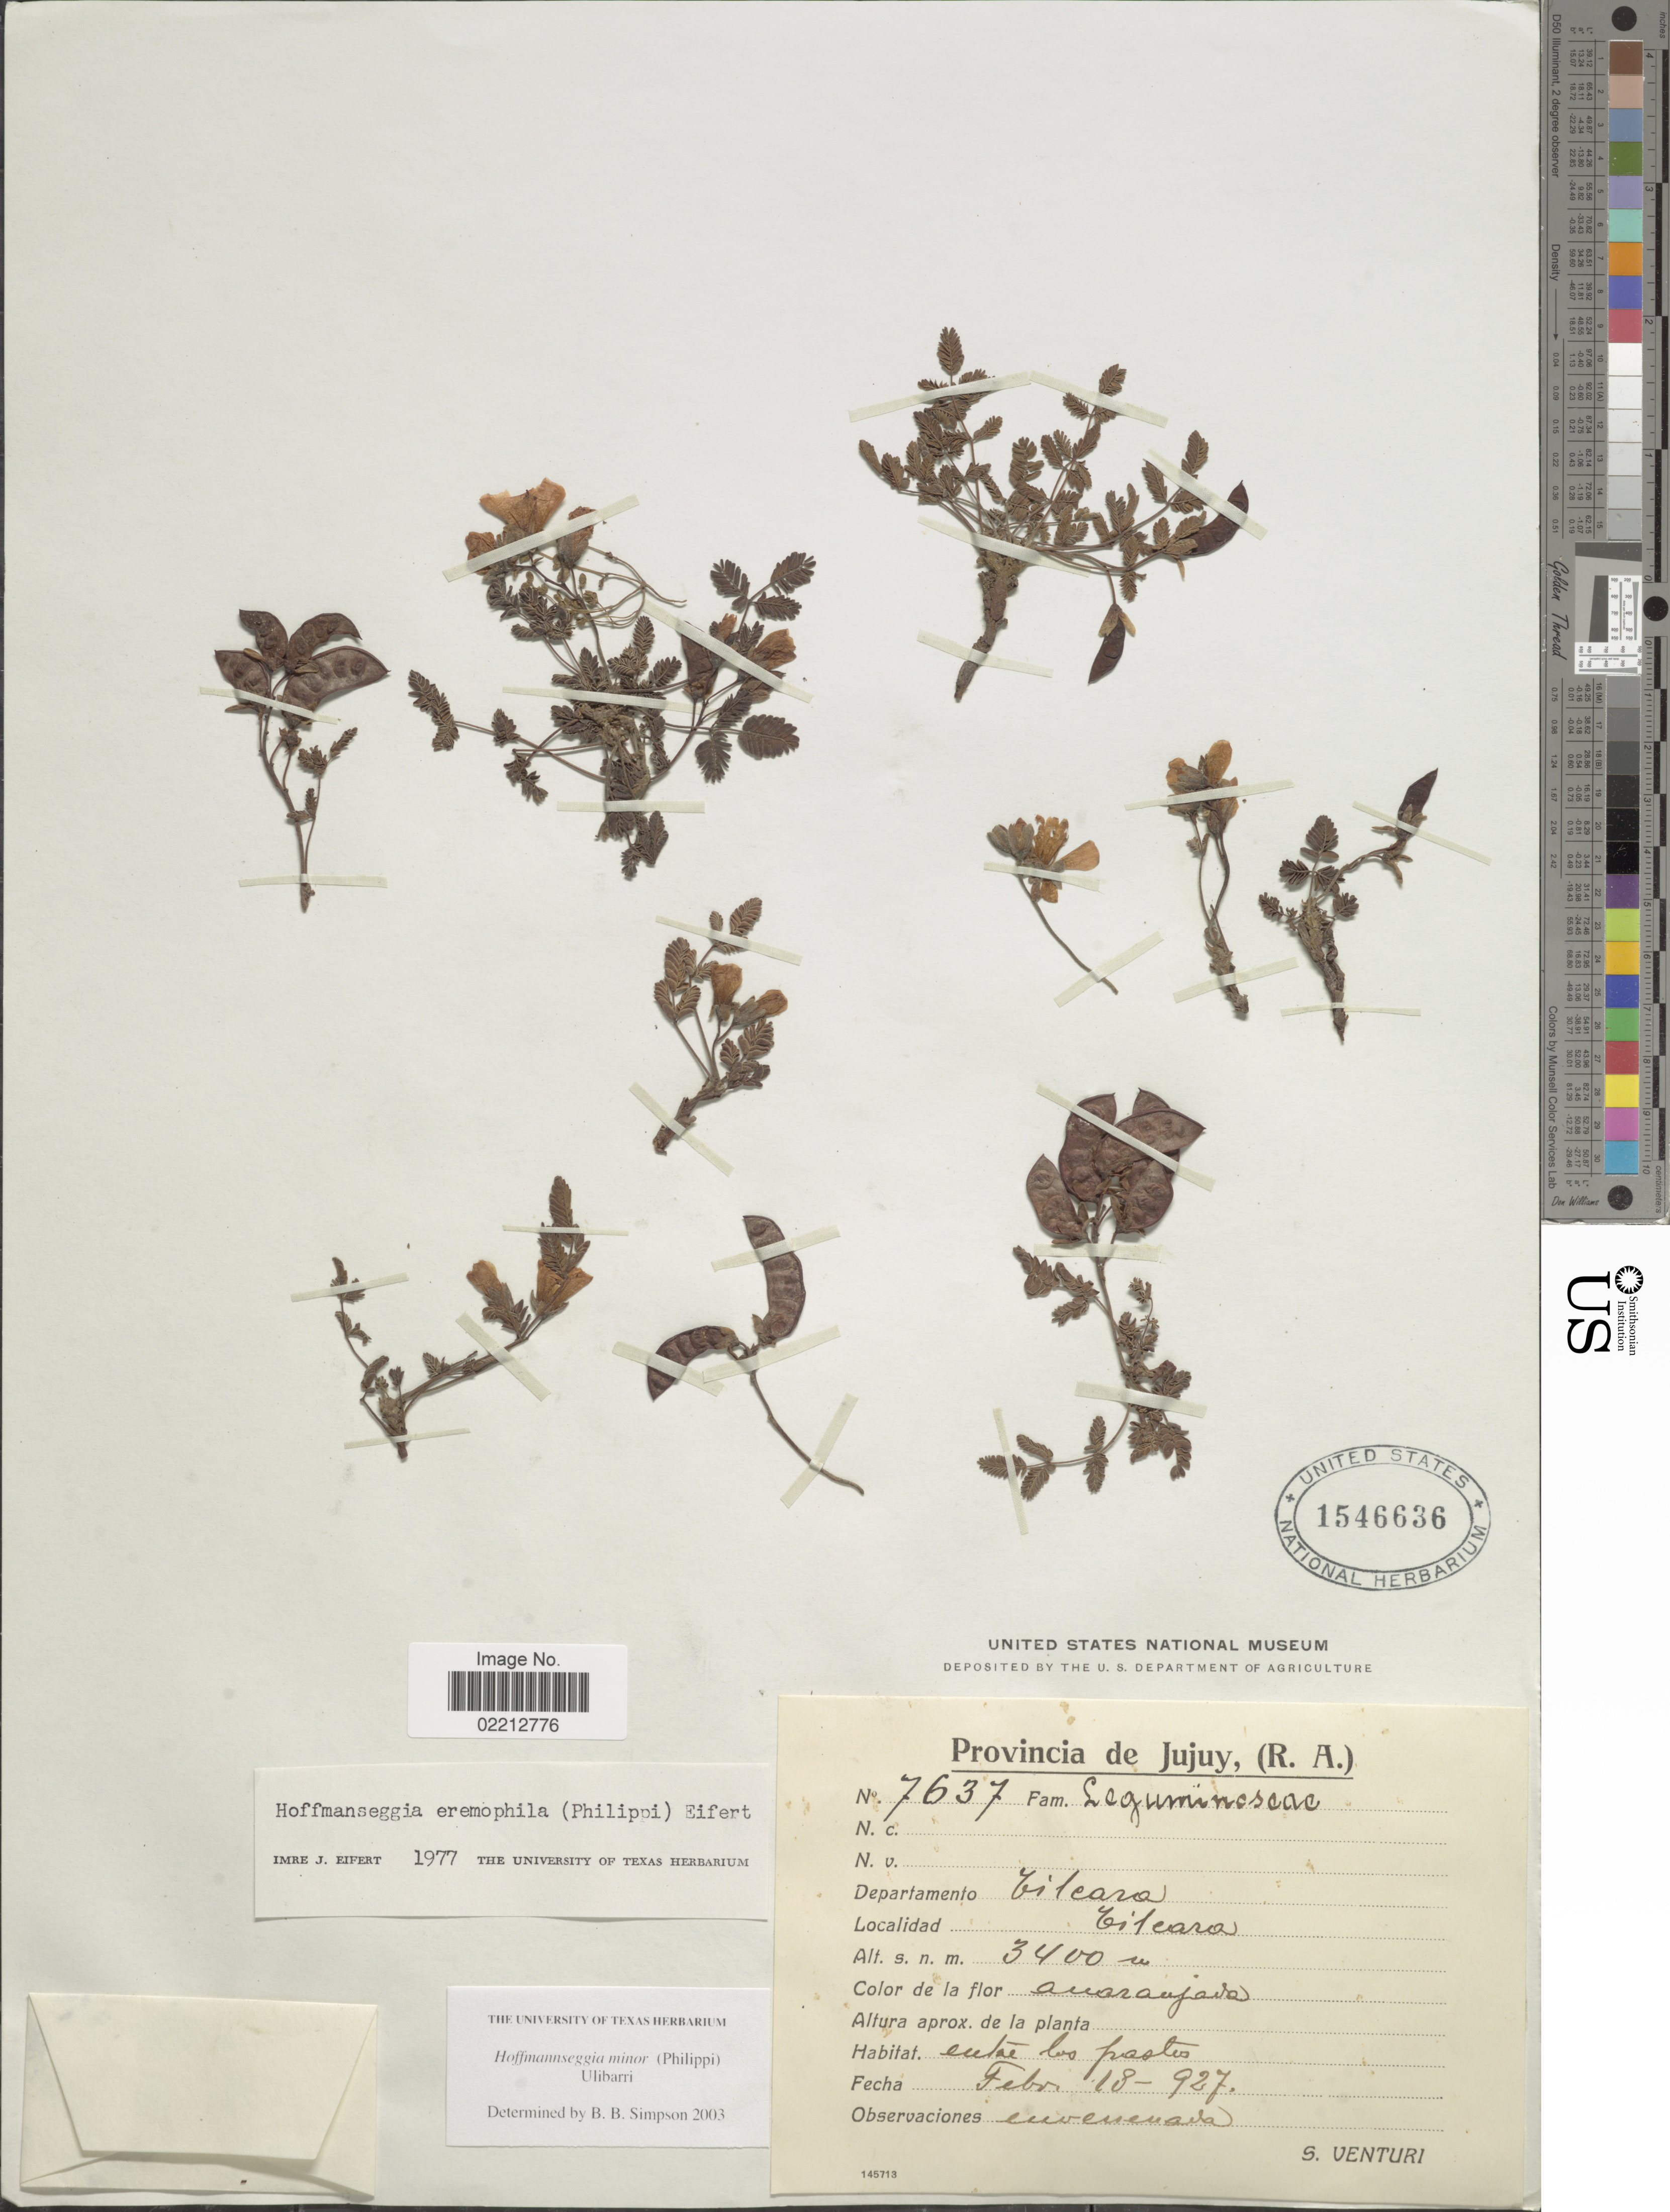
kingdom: Plantae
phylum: Tracheophyta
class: Magnoliopsida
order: Fabales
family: Fabaceae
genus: Hoffmannseggia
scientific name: Hoffmannseggia minor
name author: Phil.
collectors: S. Venturi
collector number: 7637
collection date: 1927-02-18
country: Argentina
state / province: Jujuy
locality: Departamento Tilcara, Tilcara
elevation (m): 3400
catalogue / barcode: US 1546636